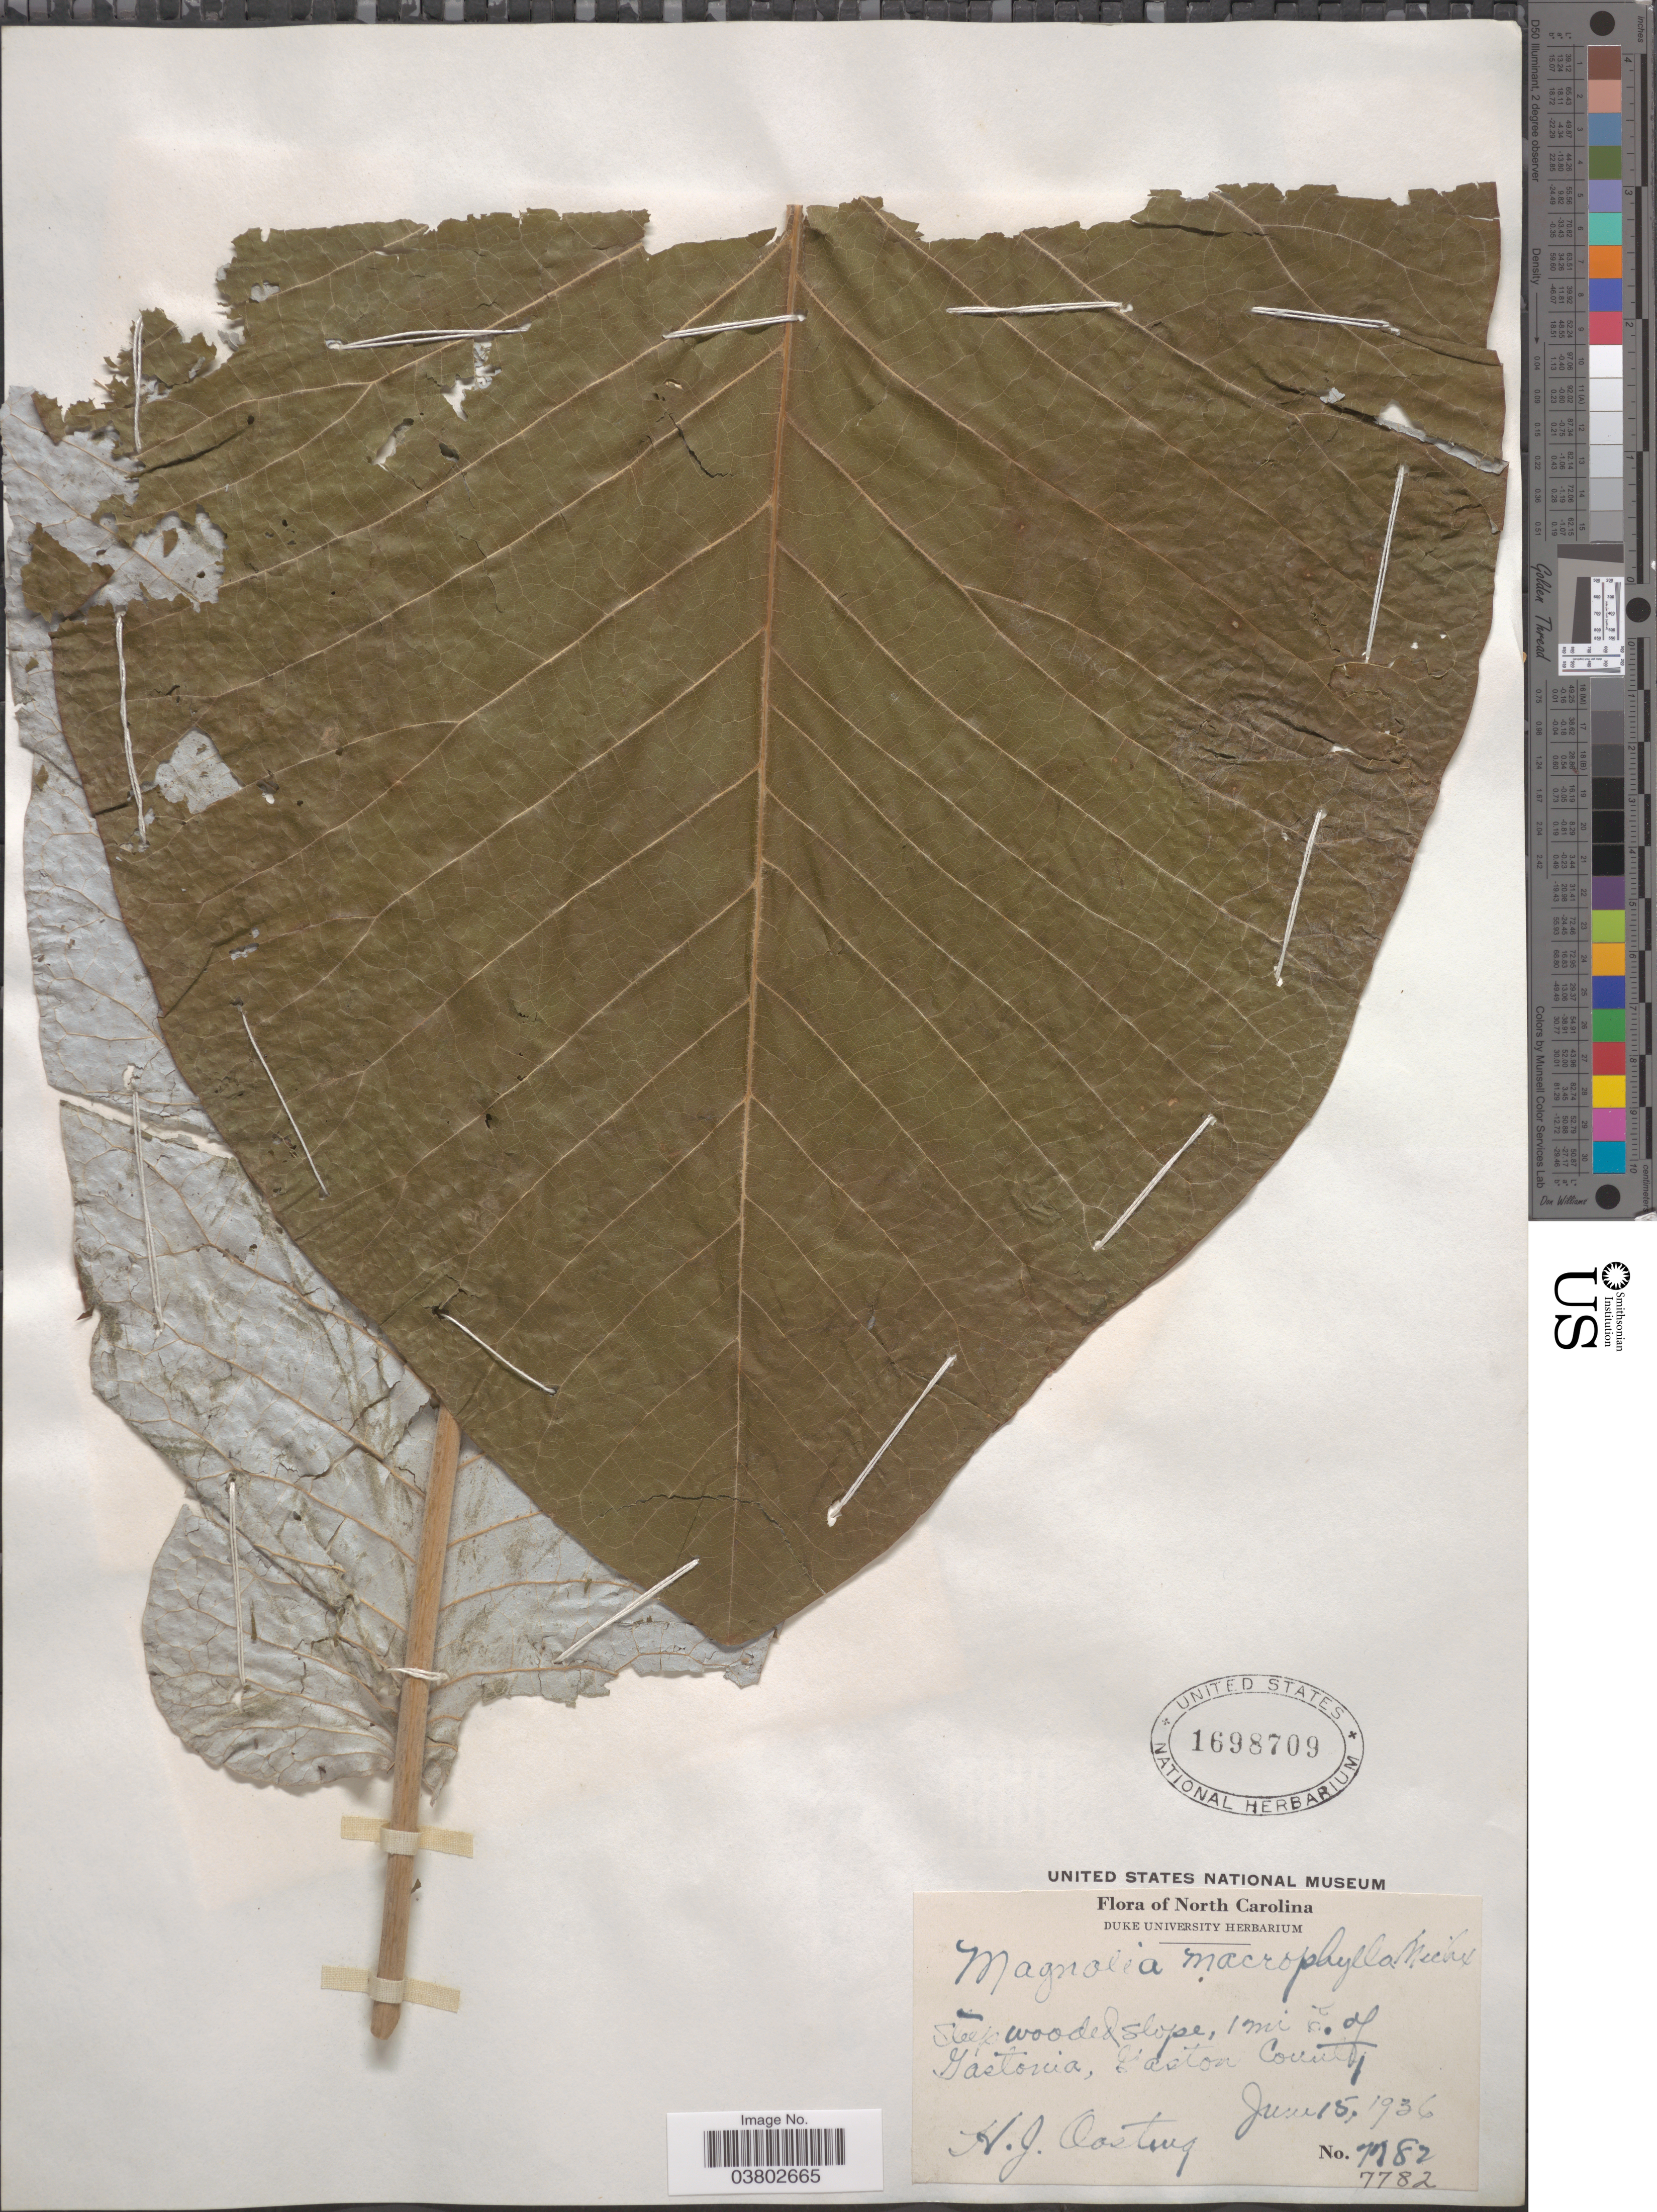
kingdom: Plantae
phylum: Tracheophyta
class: Magnoliopsida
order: Magnoliales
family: Magnoliaceae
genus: Magnolia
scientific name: Magnolia macrophylla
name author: Michx.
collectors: H. Oosting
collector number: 7782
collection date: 1936-06-15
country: United States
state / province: North Carolina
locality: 1 mi E. of Gastonia, Gaston County.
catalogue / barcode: US 1698709